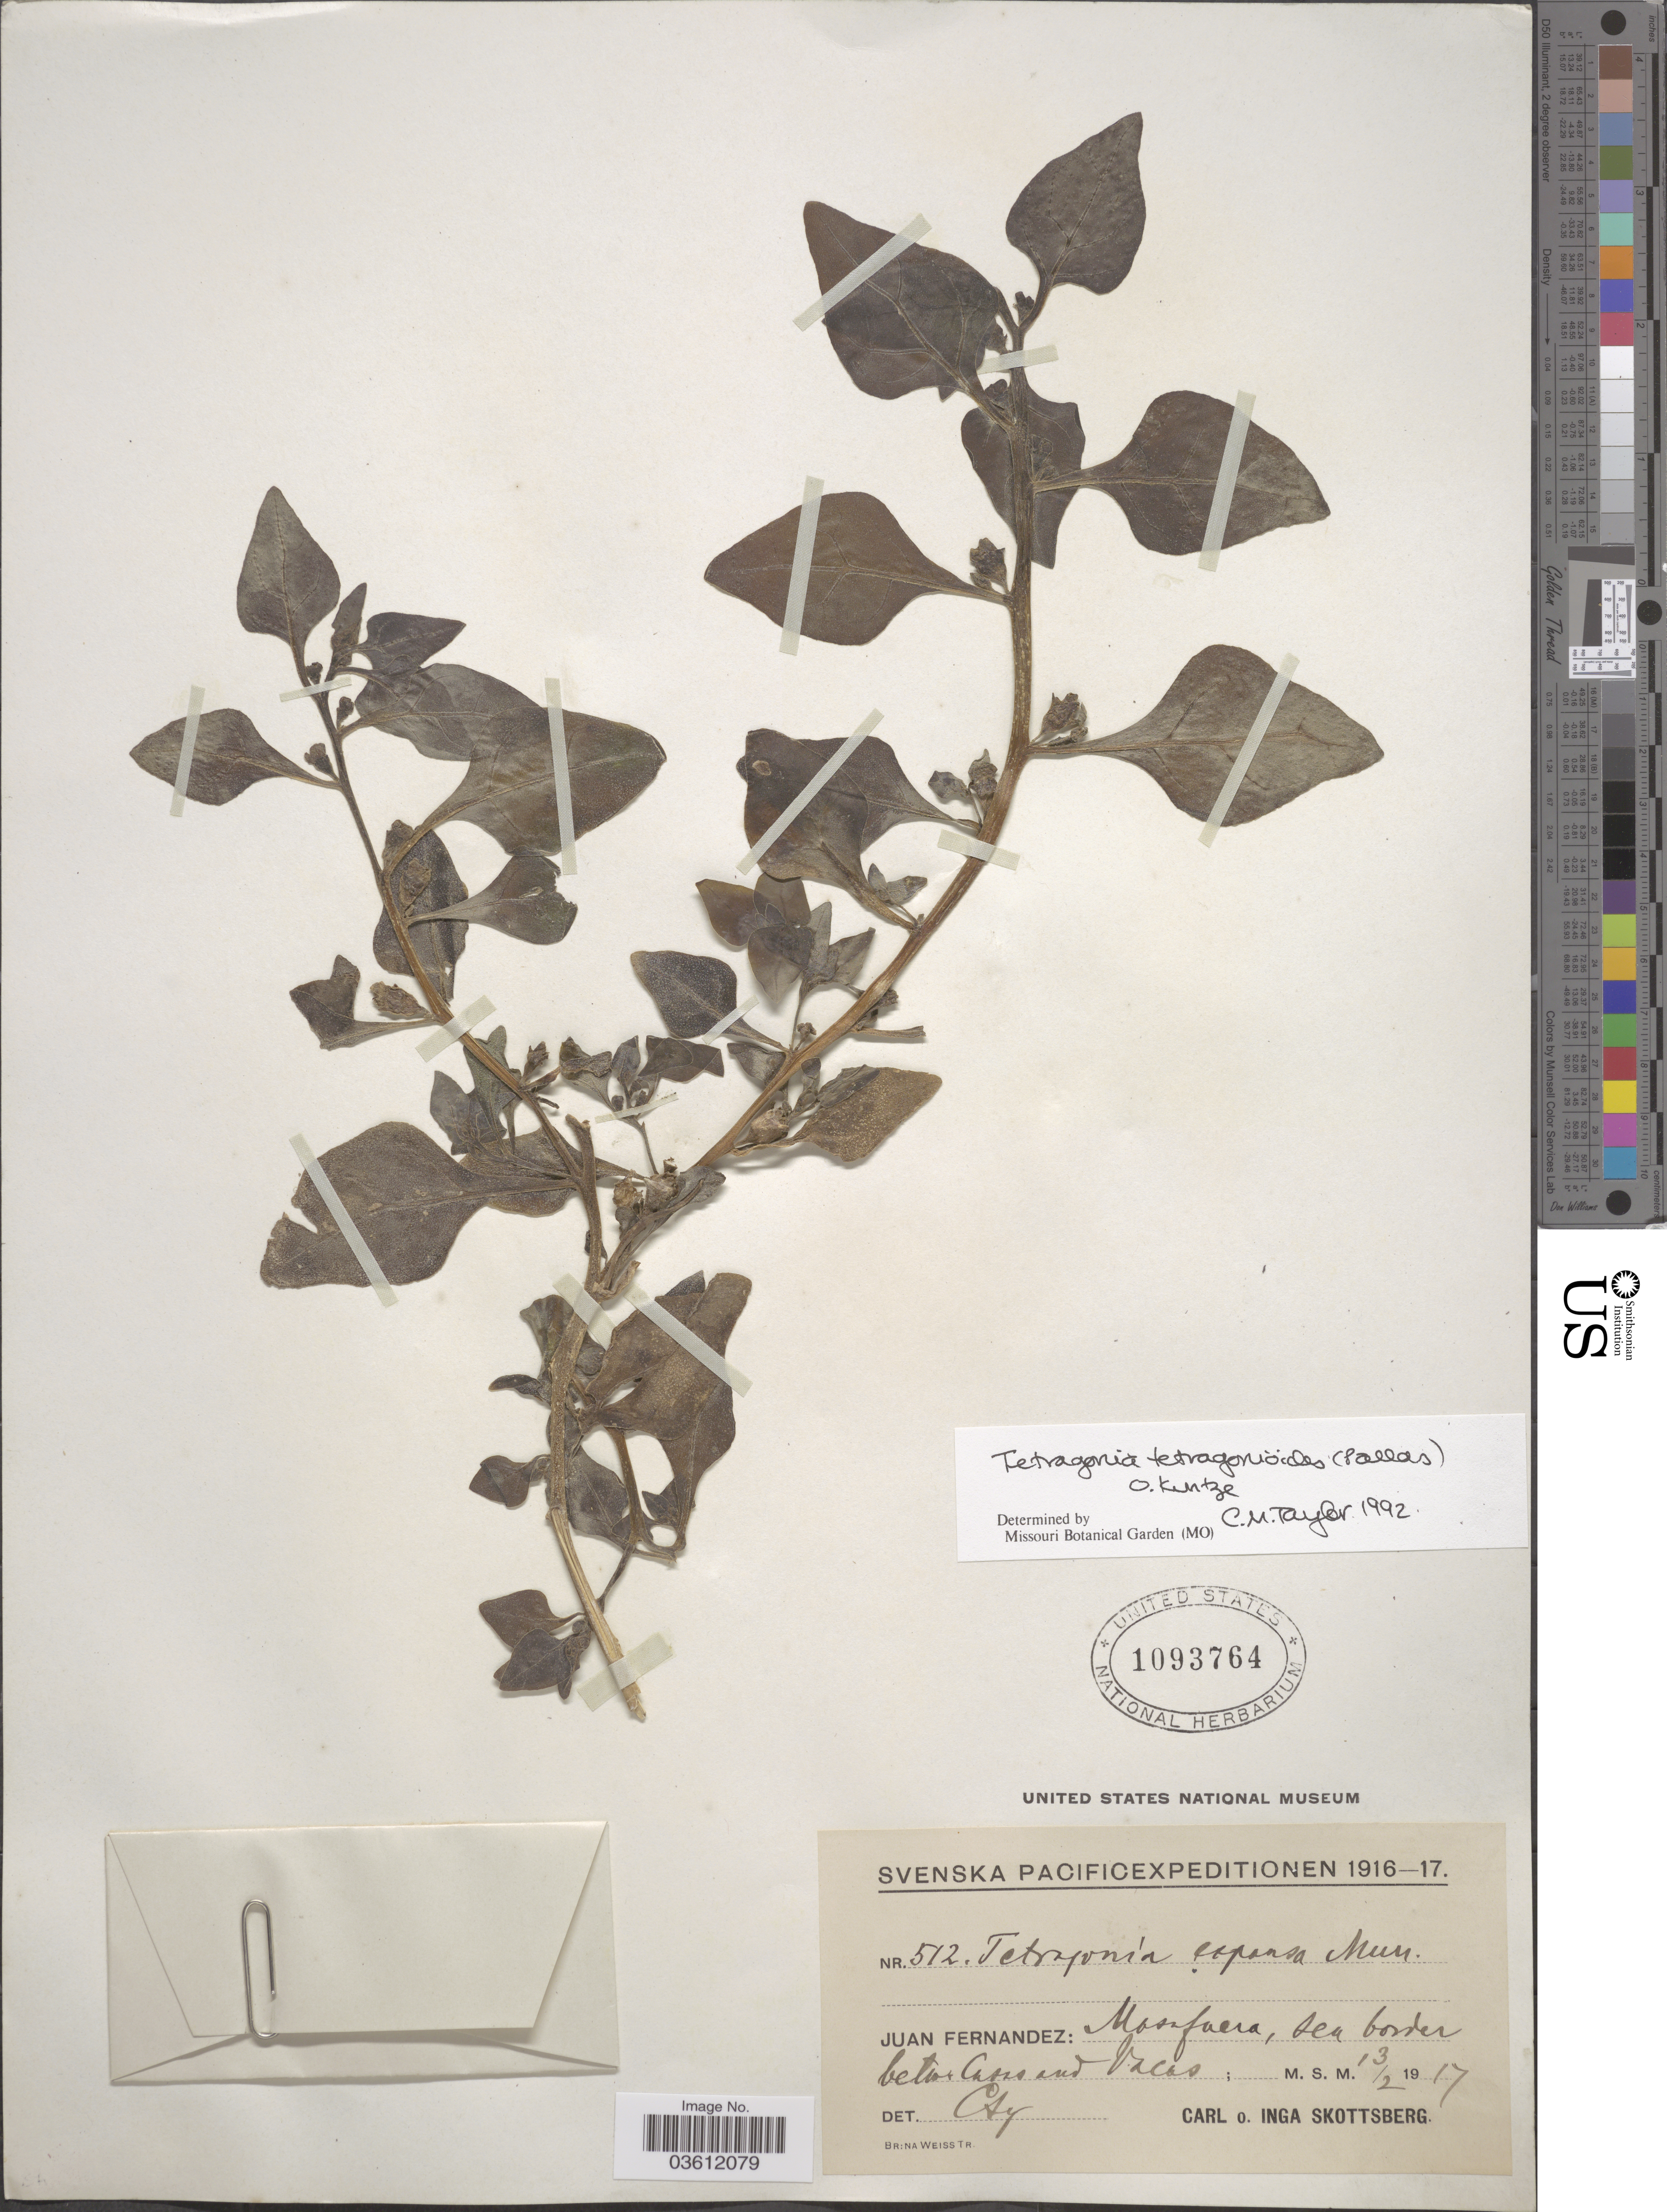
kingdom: Plantae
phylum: Tracheophyta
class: Magnoliopsida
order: Caryophyllales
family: Aizoaceae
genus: Tetragonia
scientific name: Tetragonia tetragonoides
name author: (Pall.) Kuntze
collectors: C. Skottsberg & I. Skottsberg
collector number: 512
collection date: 1917-02-13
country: Chile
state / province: Valparaíso (V)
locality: Juan Fernandez: Masafuera, sea border betw. Casas and Vacas.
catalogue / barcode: US 1093764